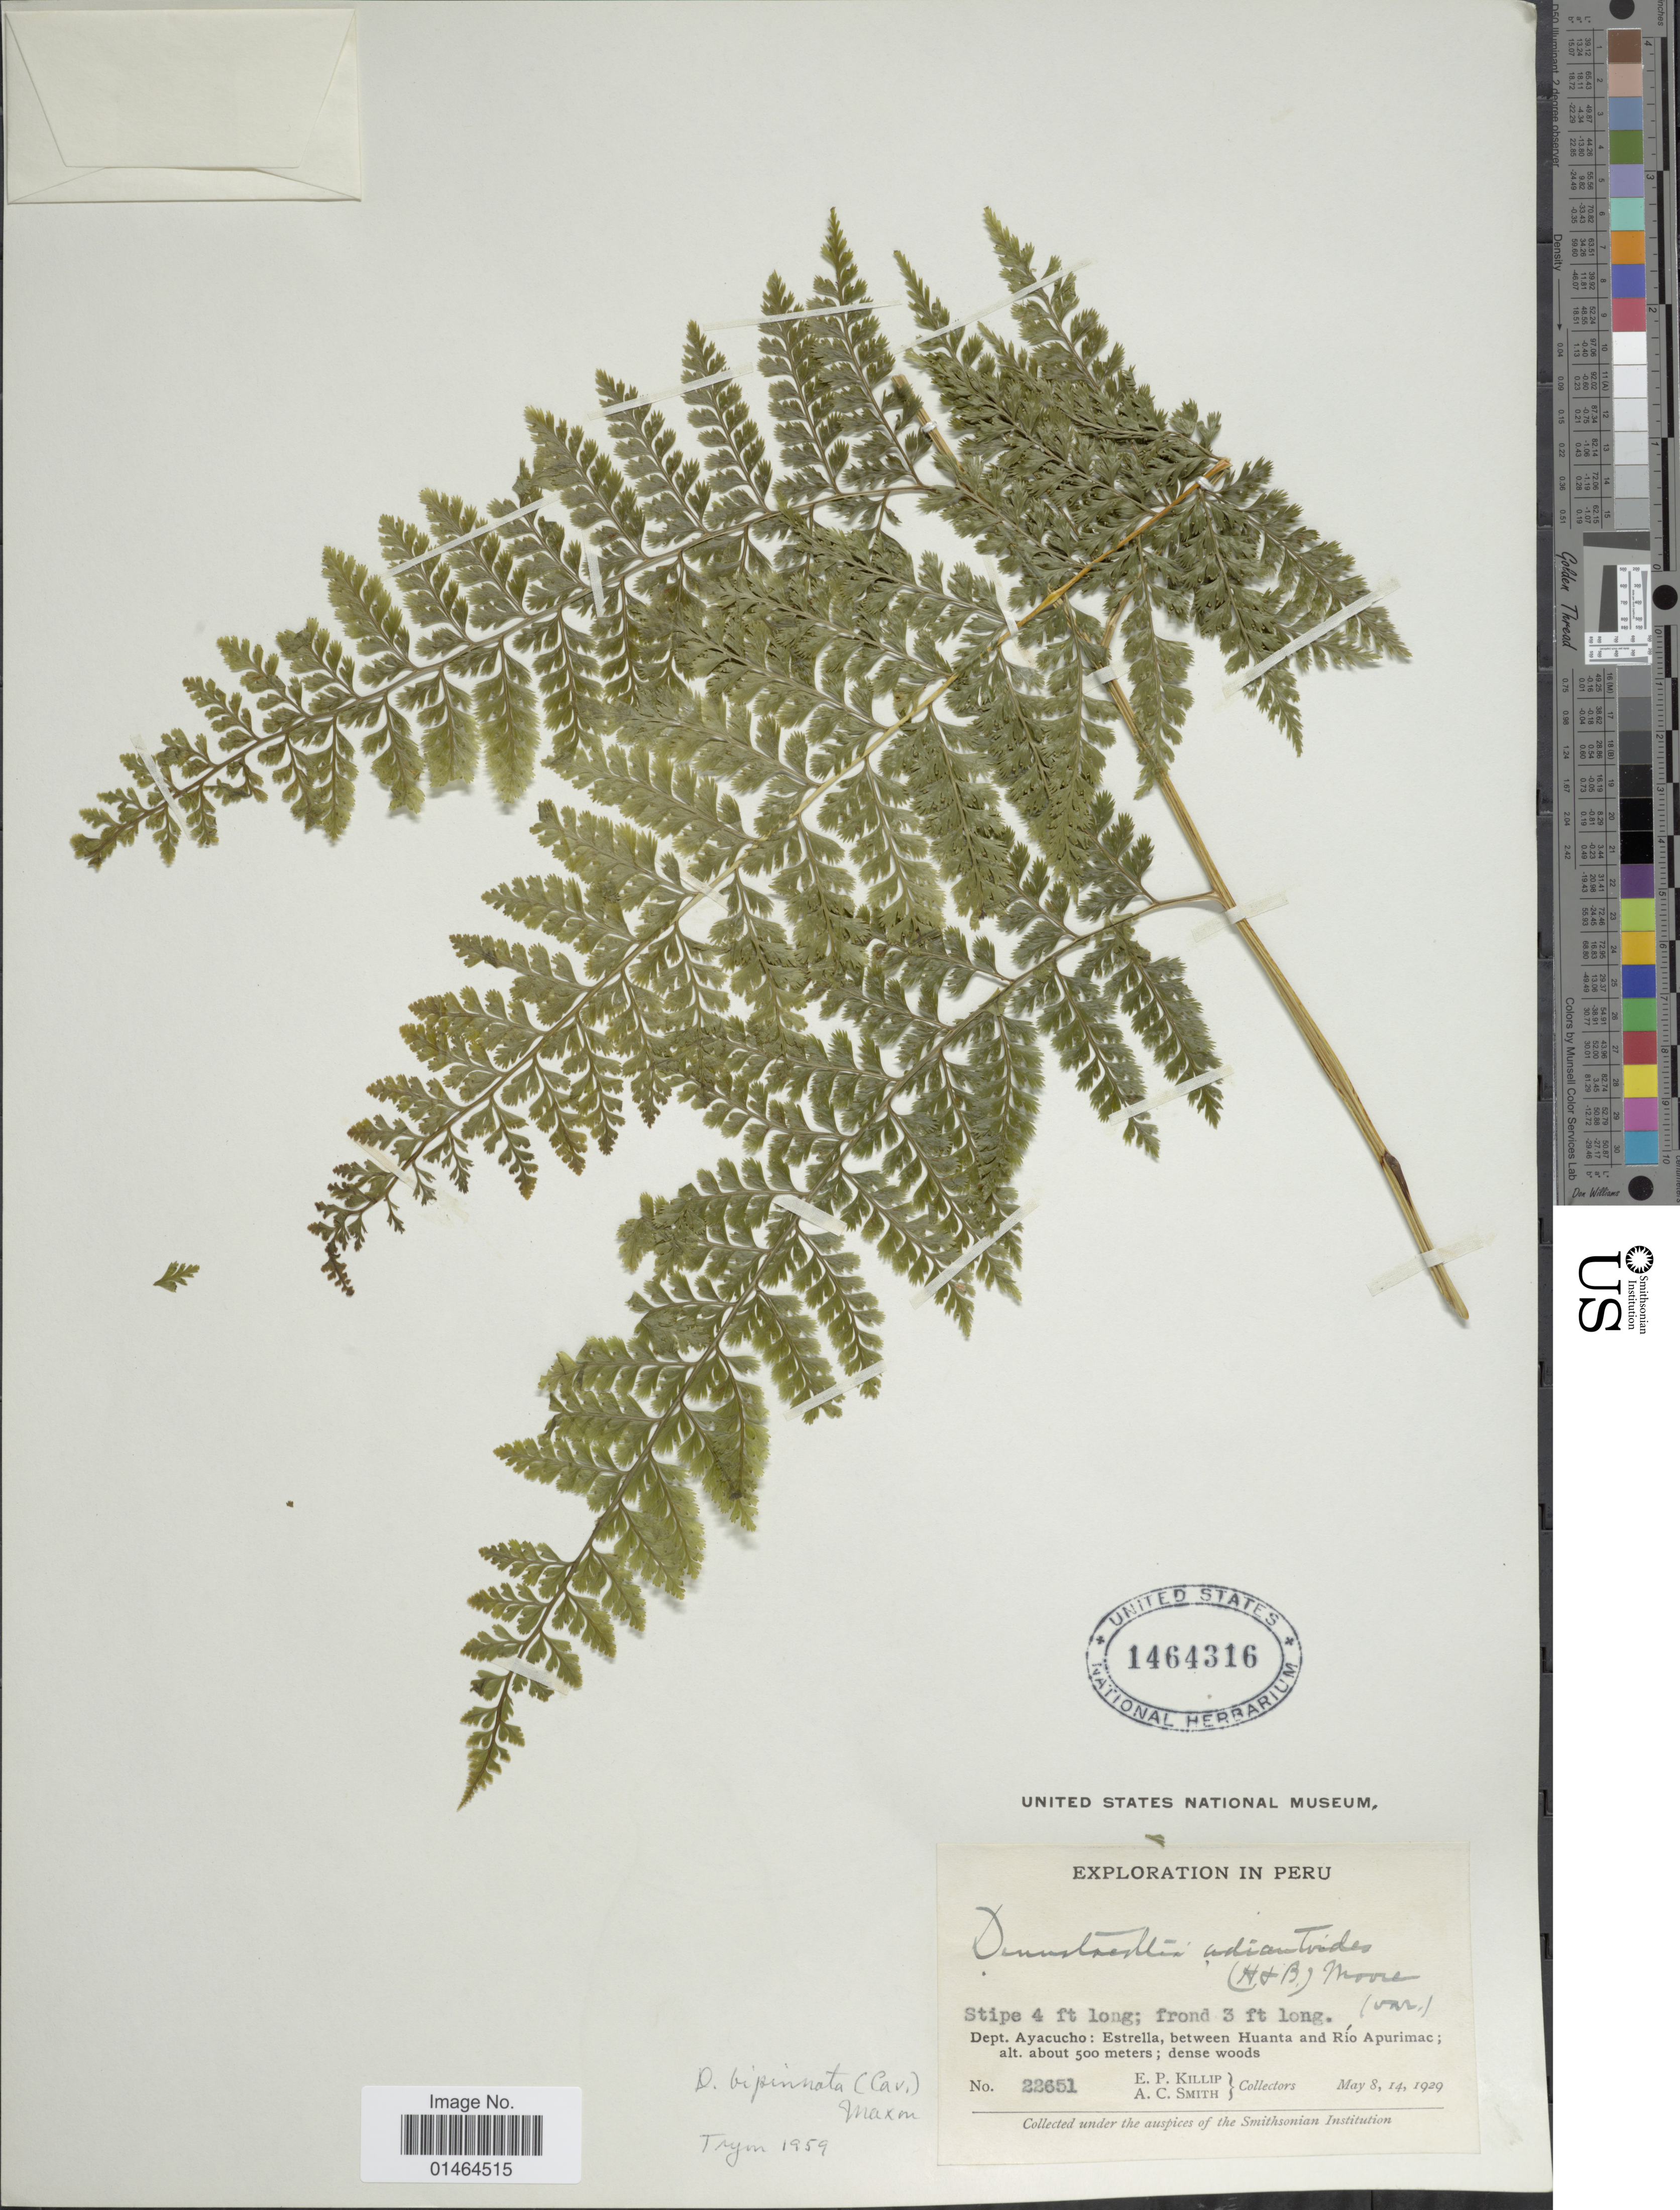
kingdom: Plantae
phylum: Tracheophyta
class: Polypodiopsida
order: Polypodiales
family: Dennstaedtiaceae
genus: Dennstaedtia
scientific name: Dennstaedtia bipinnata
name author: (Cav.) Maxon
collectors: E. P. Killip & A. C. Smith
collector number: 22651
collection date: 1929-05-08/1929-05-14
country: Peru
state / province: Ayacucho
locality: Estrella, between Huanta and Río Apurimac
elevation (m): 500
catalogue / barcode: US 1464316